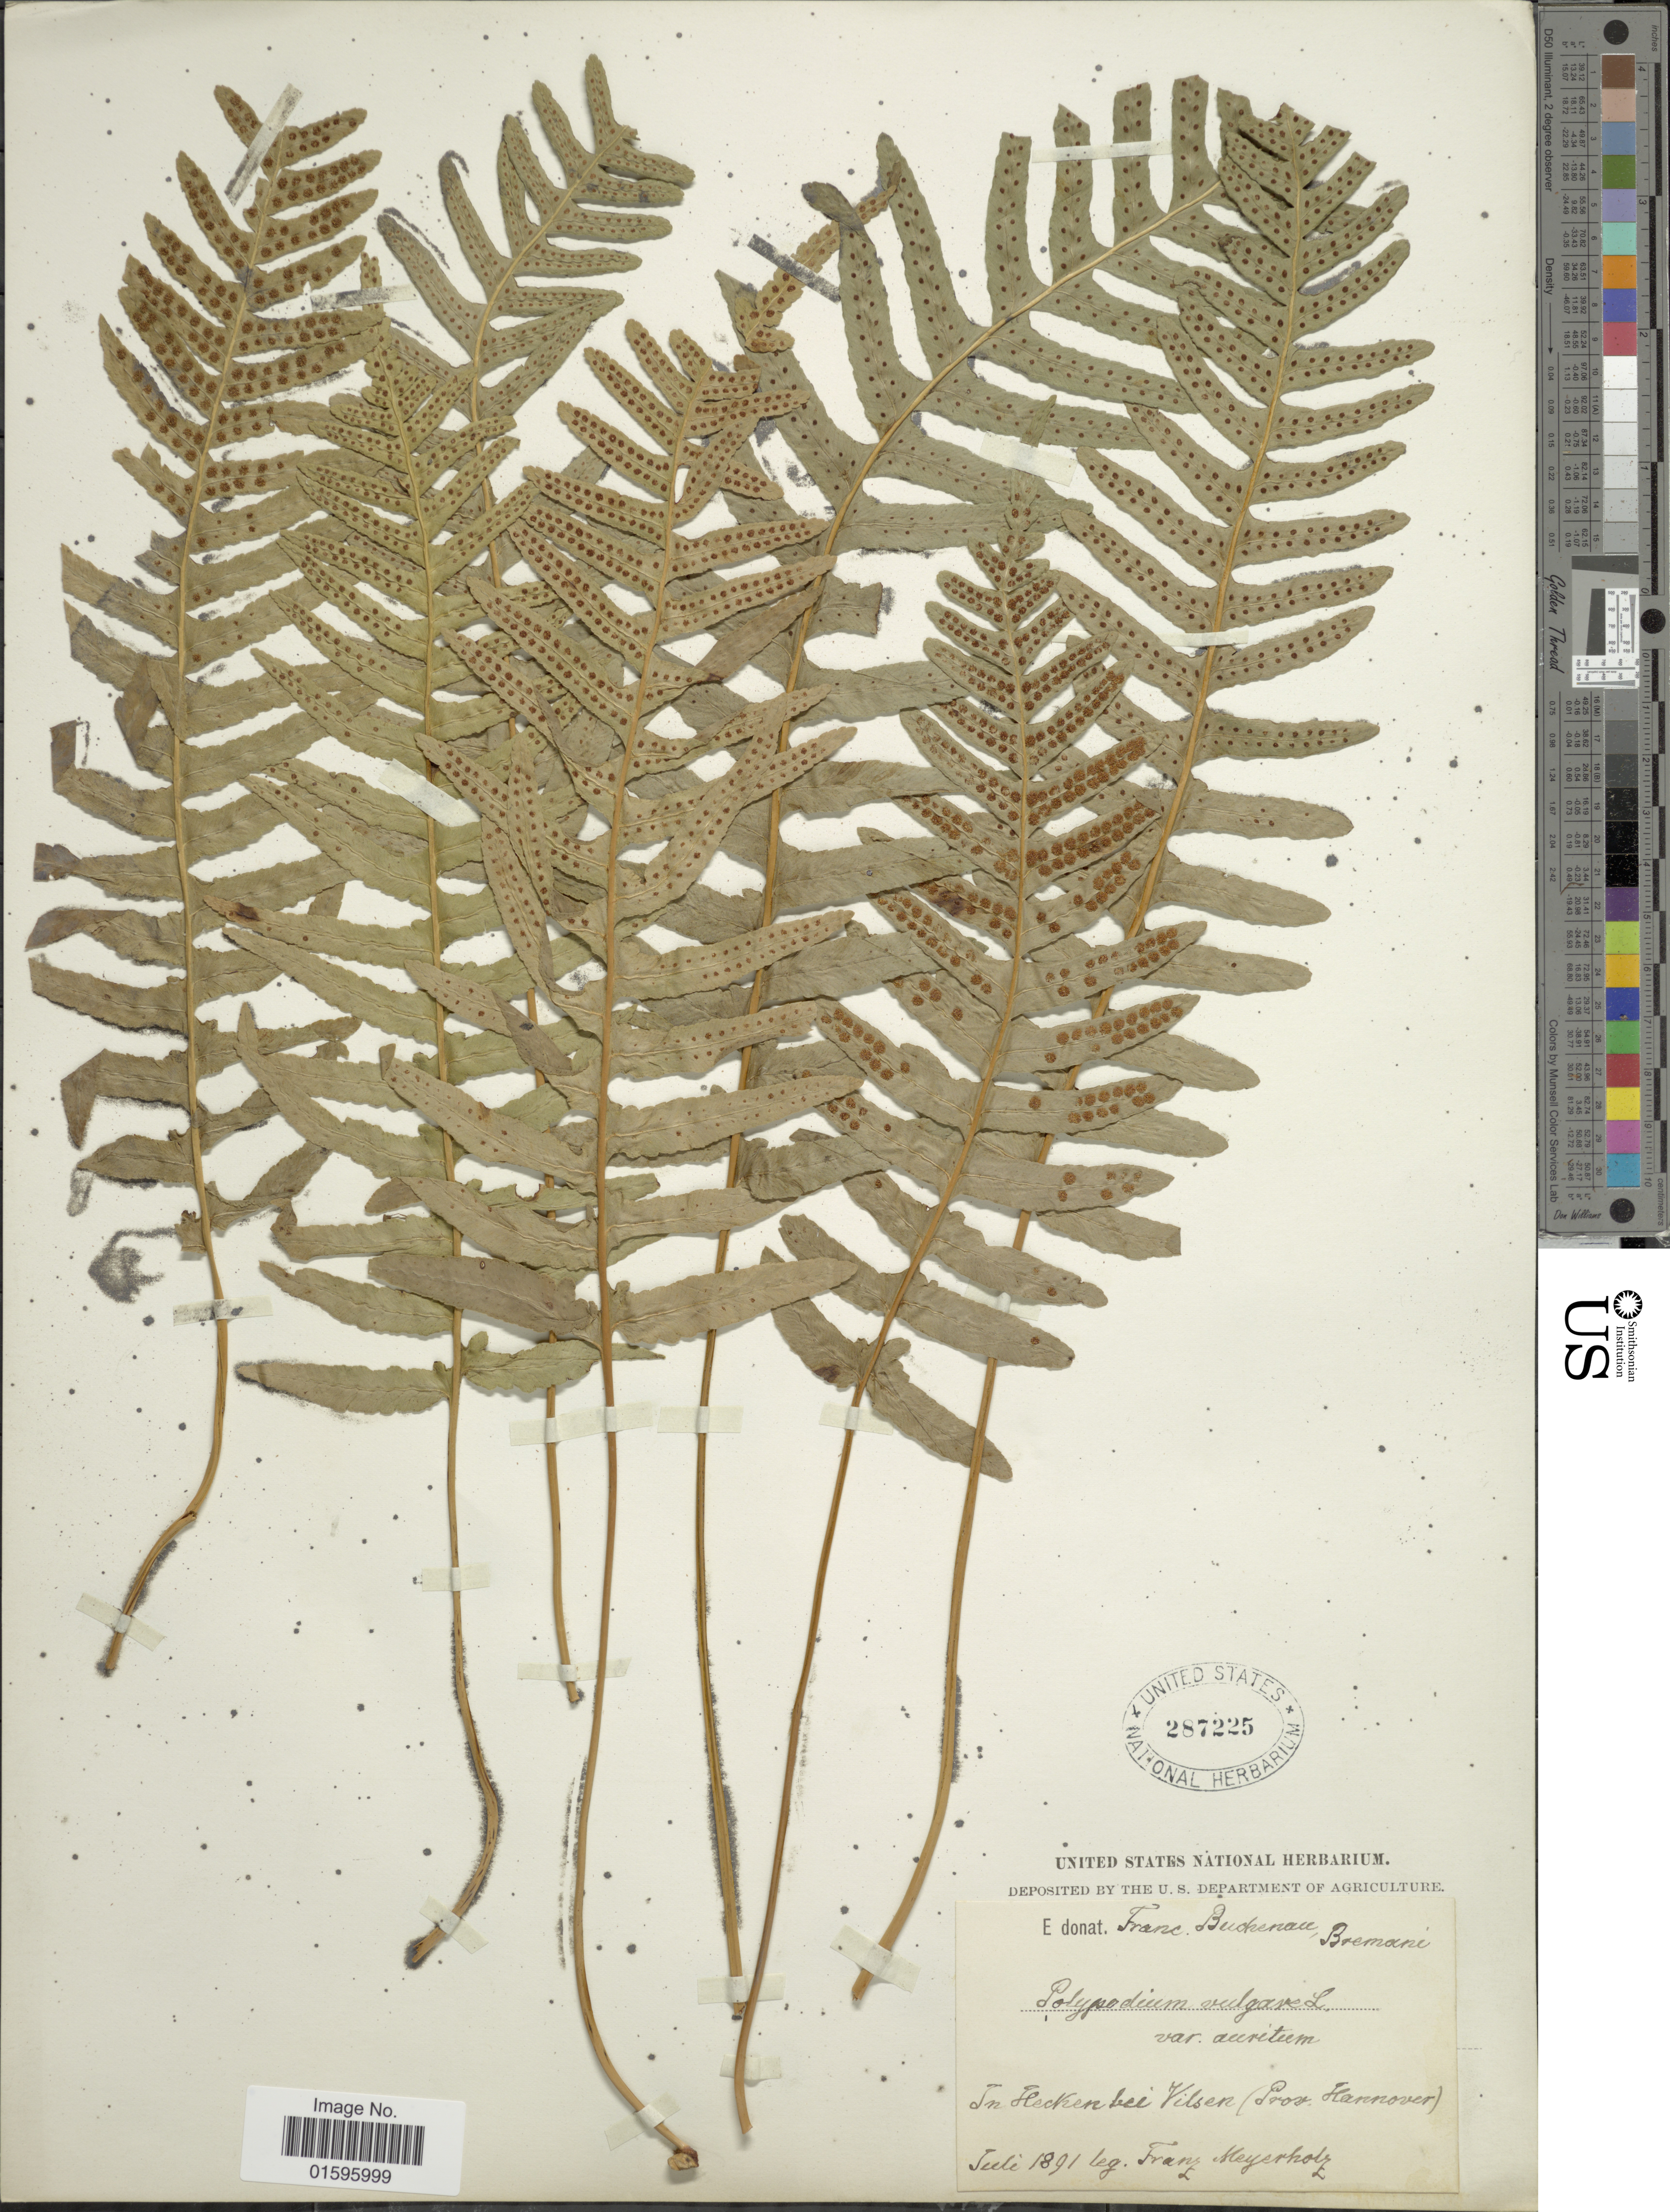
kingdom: Plantae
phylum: Tracheophyta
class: Polypodiopsida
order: Polypodiales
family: Polypodiaceae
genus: Polypodium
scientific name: Polypodium vulgare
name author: L.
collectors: F. Meyerholz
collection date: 1891-07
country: Germany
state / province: Niedersachsen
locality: Hanover. In Hecken bei Vilsen (Prov. Hannover) [interpreted]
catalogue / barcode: US 287225